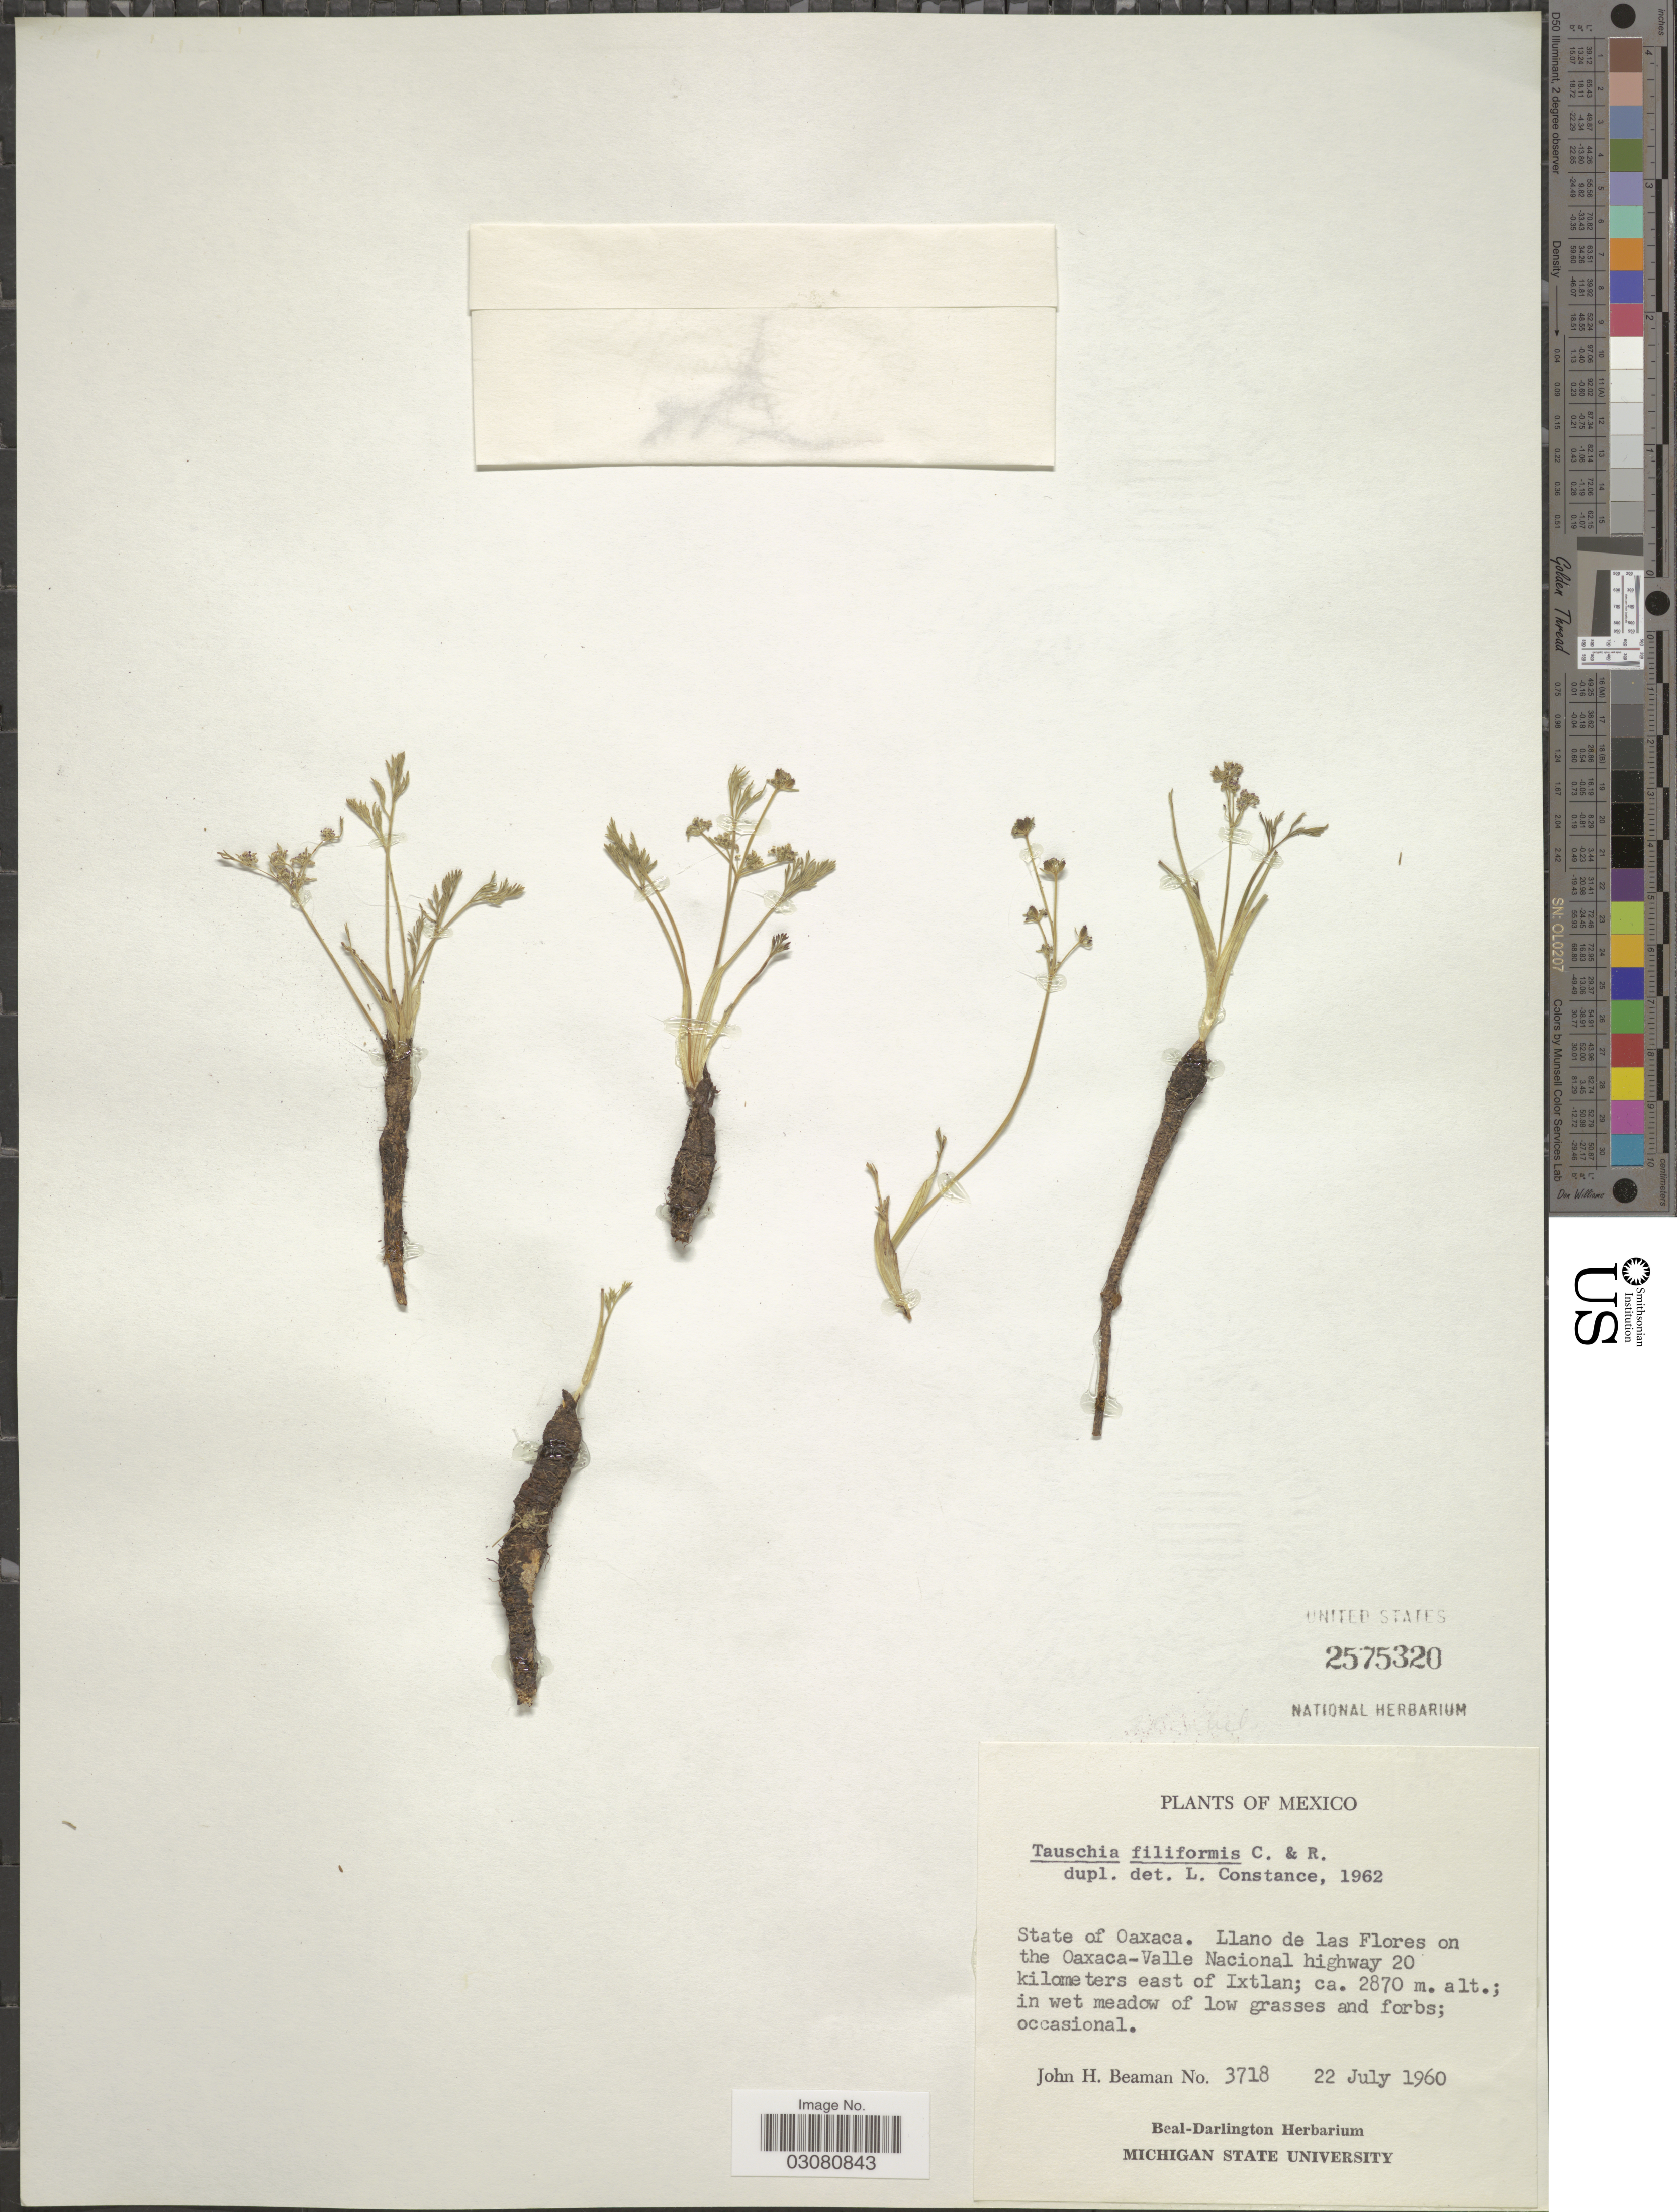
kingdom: Plantae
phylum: Tracheophyta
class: Magnoliopsida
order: Apiales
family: Apiaceae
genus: Tauschia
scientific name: Tauschia filiformis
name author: (J.M. Coult. & Rose) J.M. Coult. & Rose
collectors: J. H. Beaman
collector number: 3718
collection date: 1960-07-22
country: Mexico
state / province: Oaxaca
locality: Llano de las Flores on the Oaxaca-Valle Nacional highway 20 kilometers east of Ixtlan.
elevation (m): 2870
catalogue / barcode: US 2575320